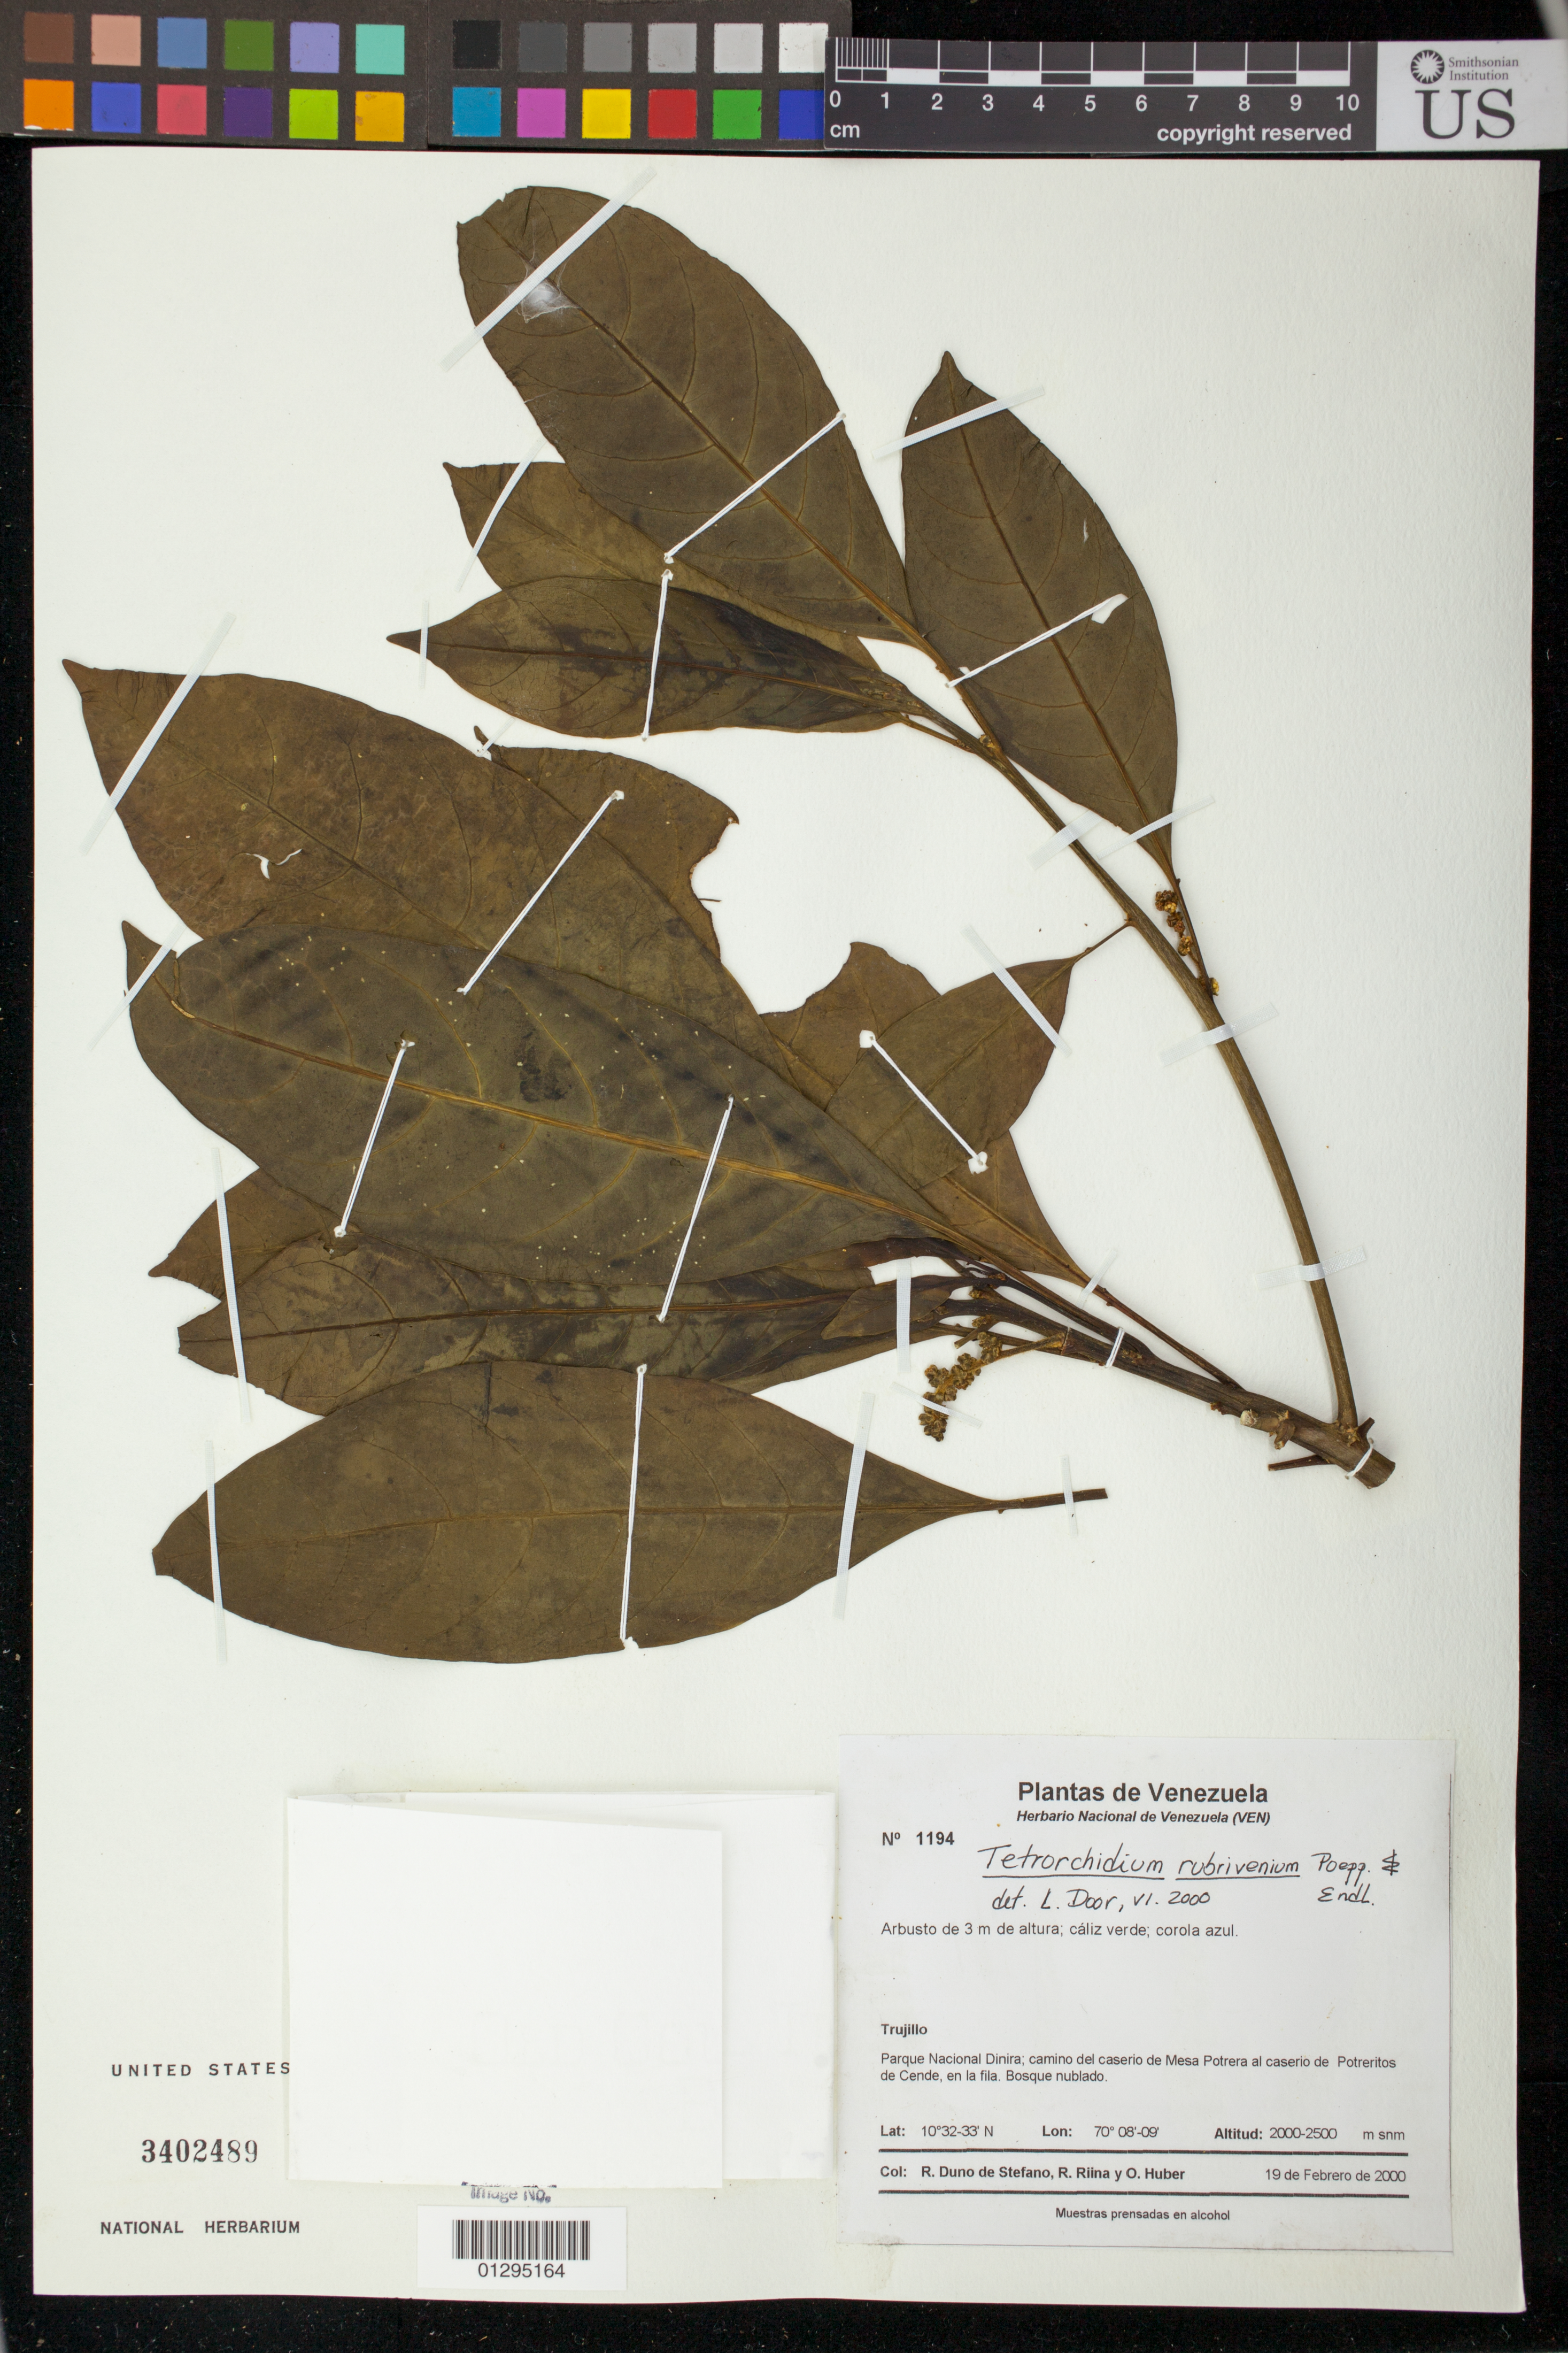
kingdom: Plantae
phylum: Tracheophyta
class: Magnoliopsida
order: Malpighiales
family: Euphorbiaceae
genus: Tetrorchidium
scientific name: Tetrorchidium rubrivenium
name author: Poepp.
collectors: R. Duno de Stefano, R. Riina & O. Huber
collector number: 1194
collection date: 2000-02-19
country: Venezuela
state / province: Trujillo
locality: Parque Nacional Dinira; camino del caserio de Mesa Potrera al caserio de Potreritos de Cende, en la fila.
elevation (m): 2000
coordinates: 10°32'N, 70°08'W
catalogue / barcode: US 3402489